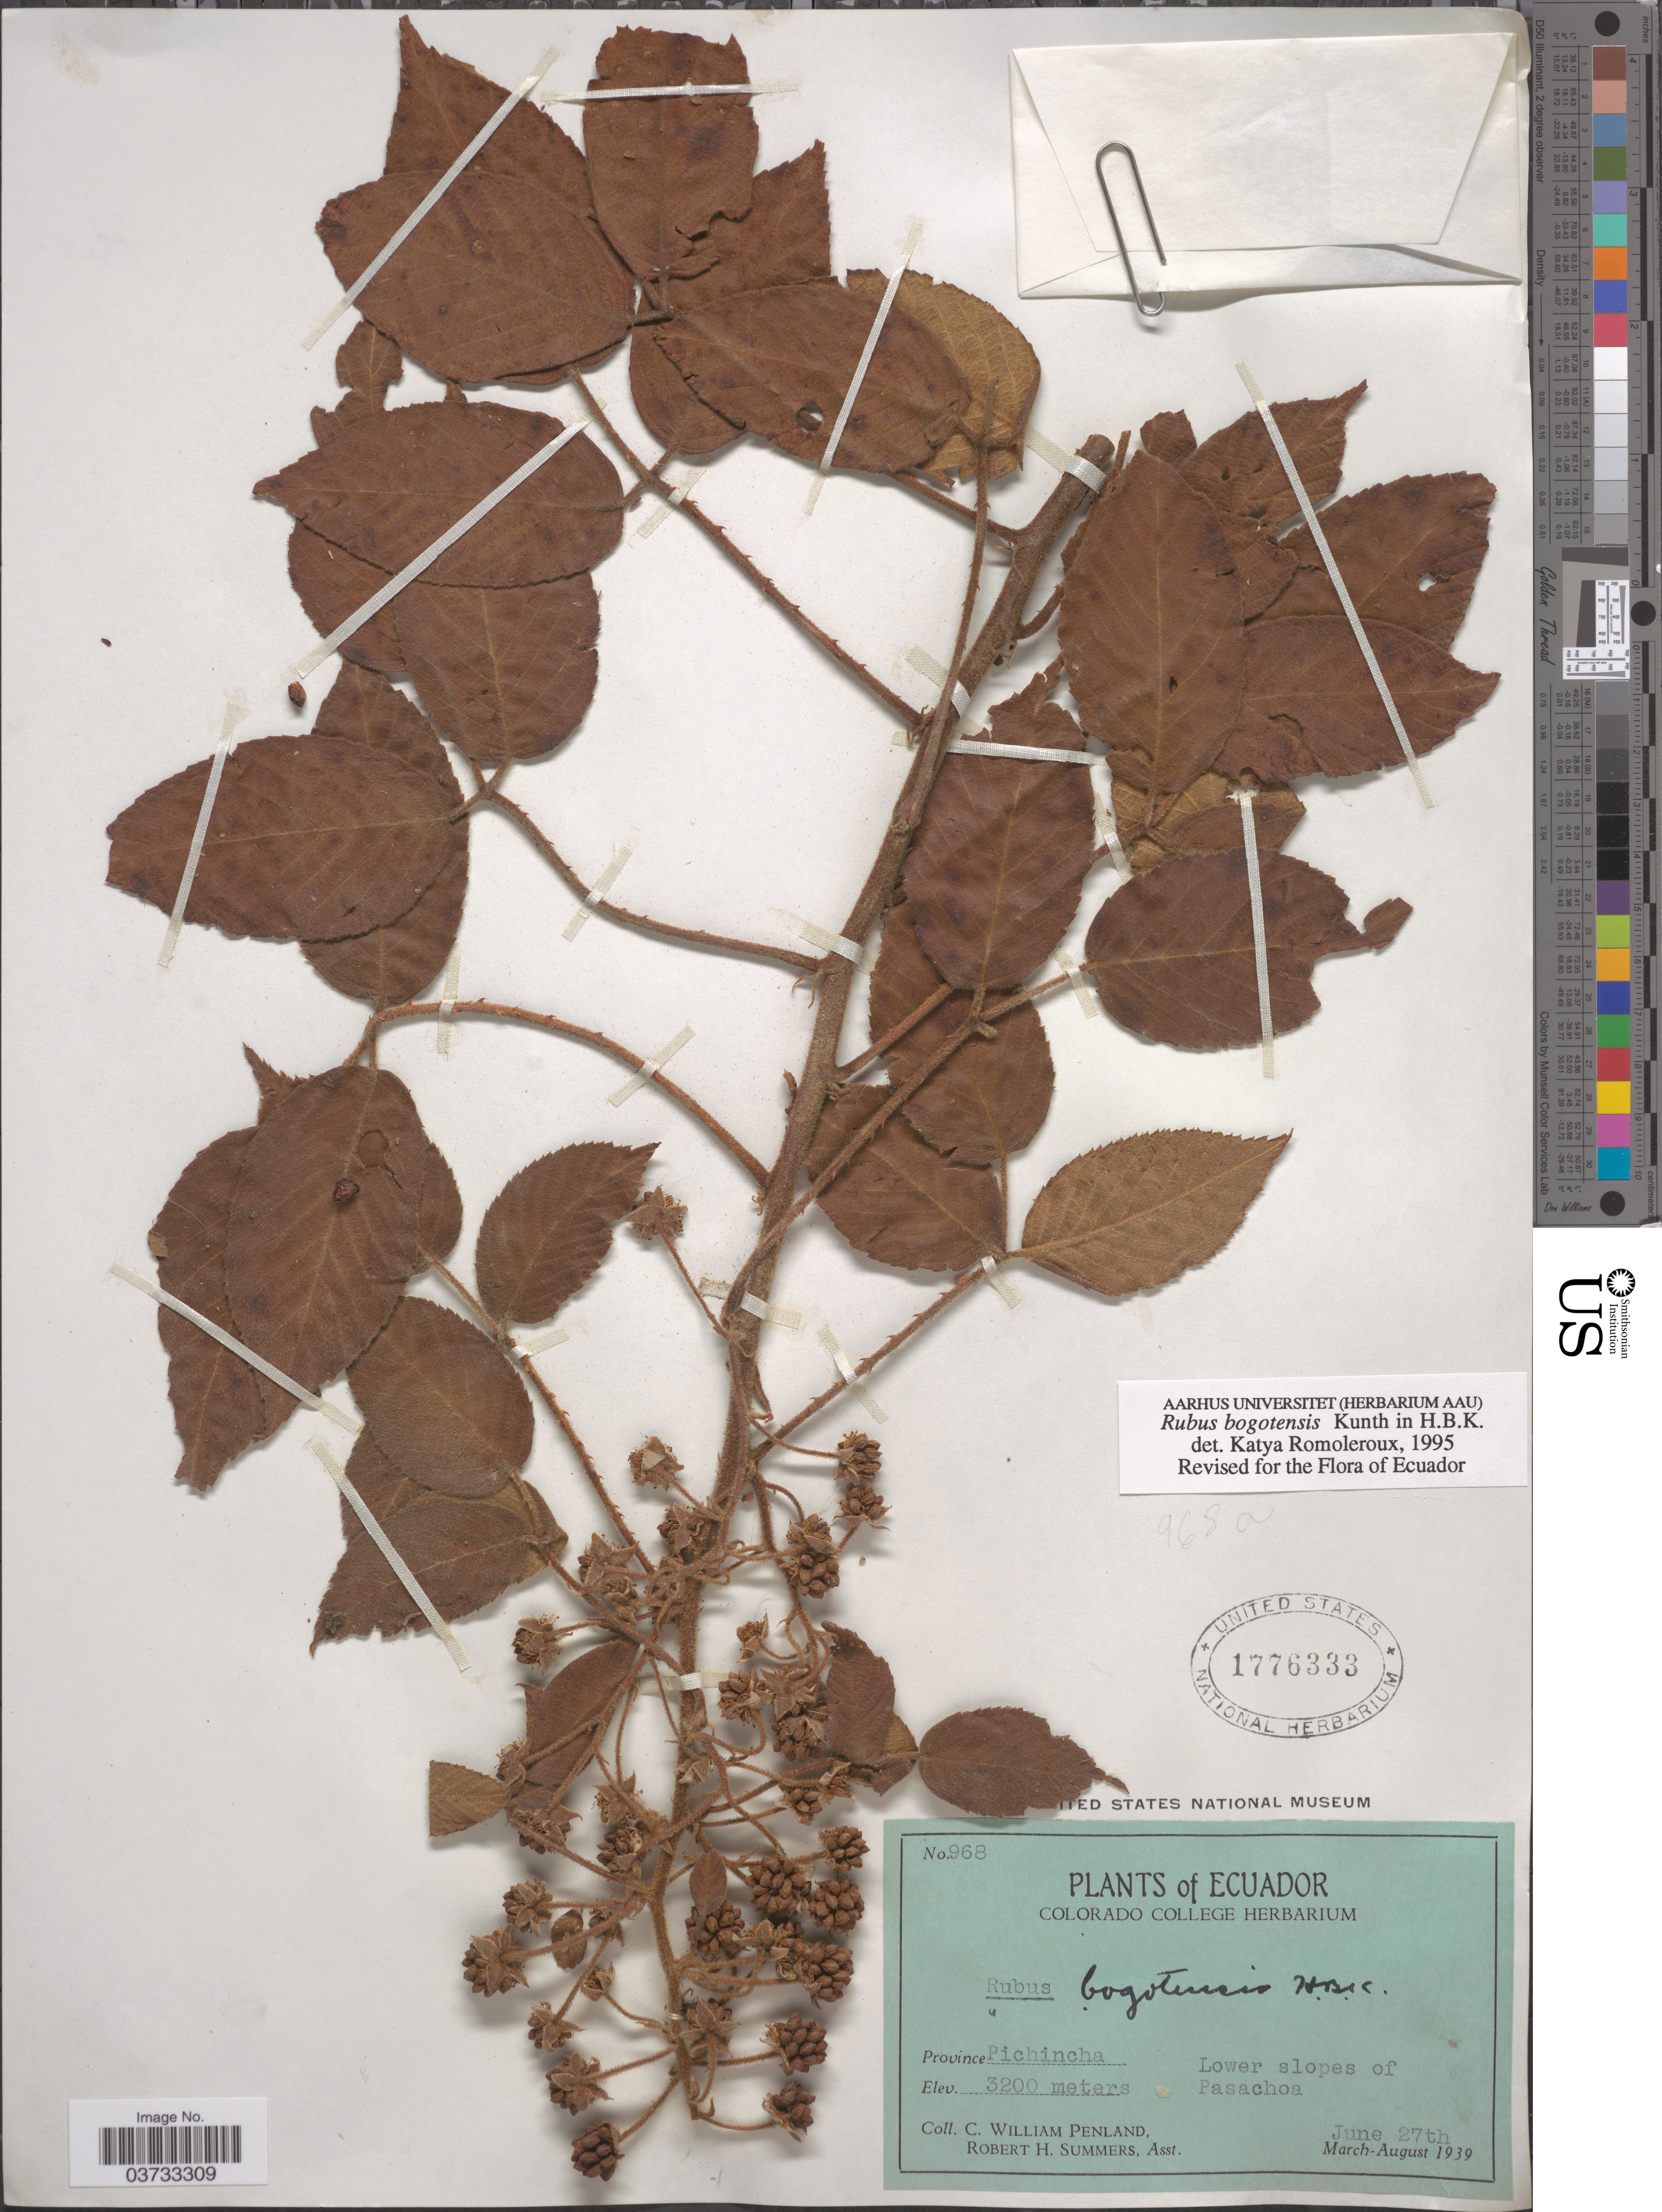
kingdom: Plantae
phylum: Tracheophyta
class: Magnoliopsida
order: Rosales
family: Rosaceae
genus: Rubus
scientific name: Rubus bogotensis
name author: Kunth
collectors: C. W. Penland & R. Summers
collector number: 968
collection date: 1939-06-27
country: Ecuador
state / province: Pichincha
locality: Lower slopes of Pasachoa.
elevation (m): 3200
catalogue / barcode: US 1776333